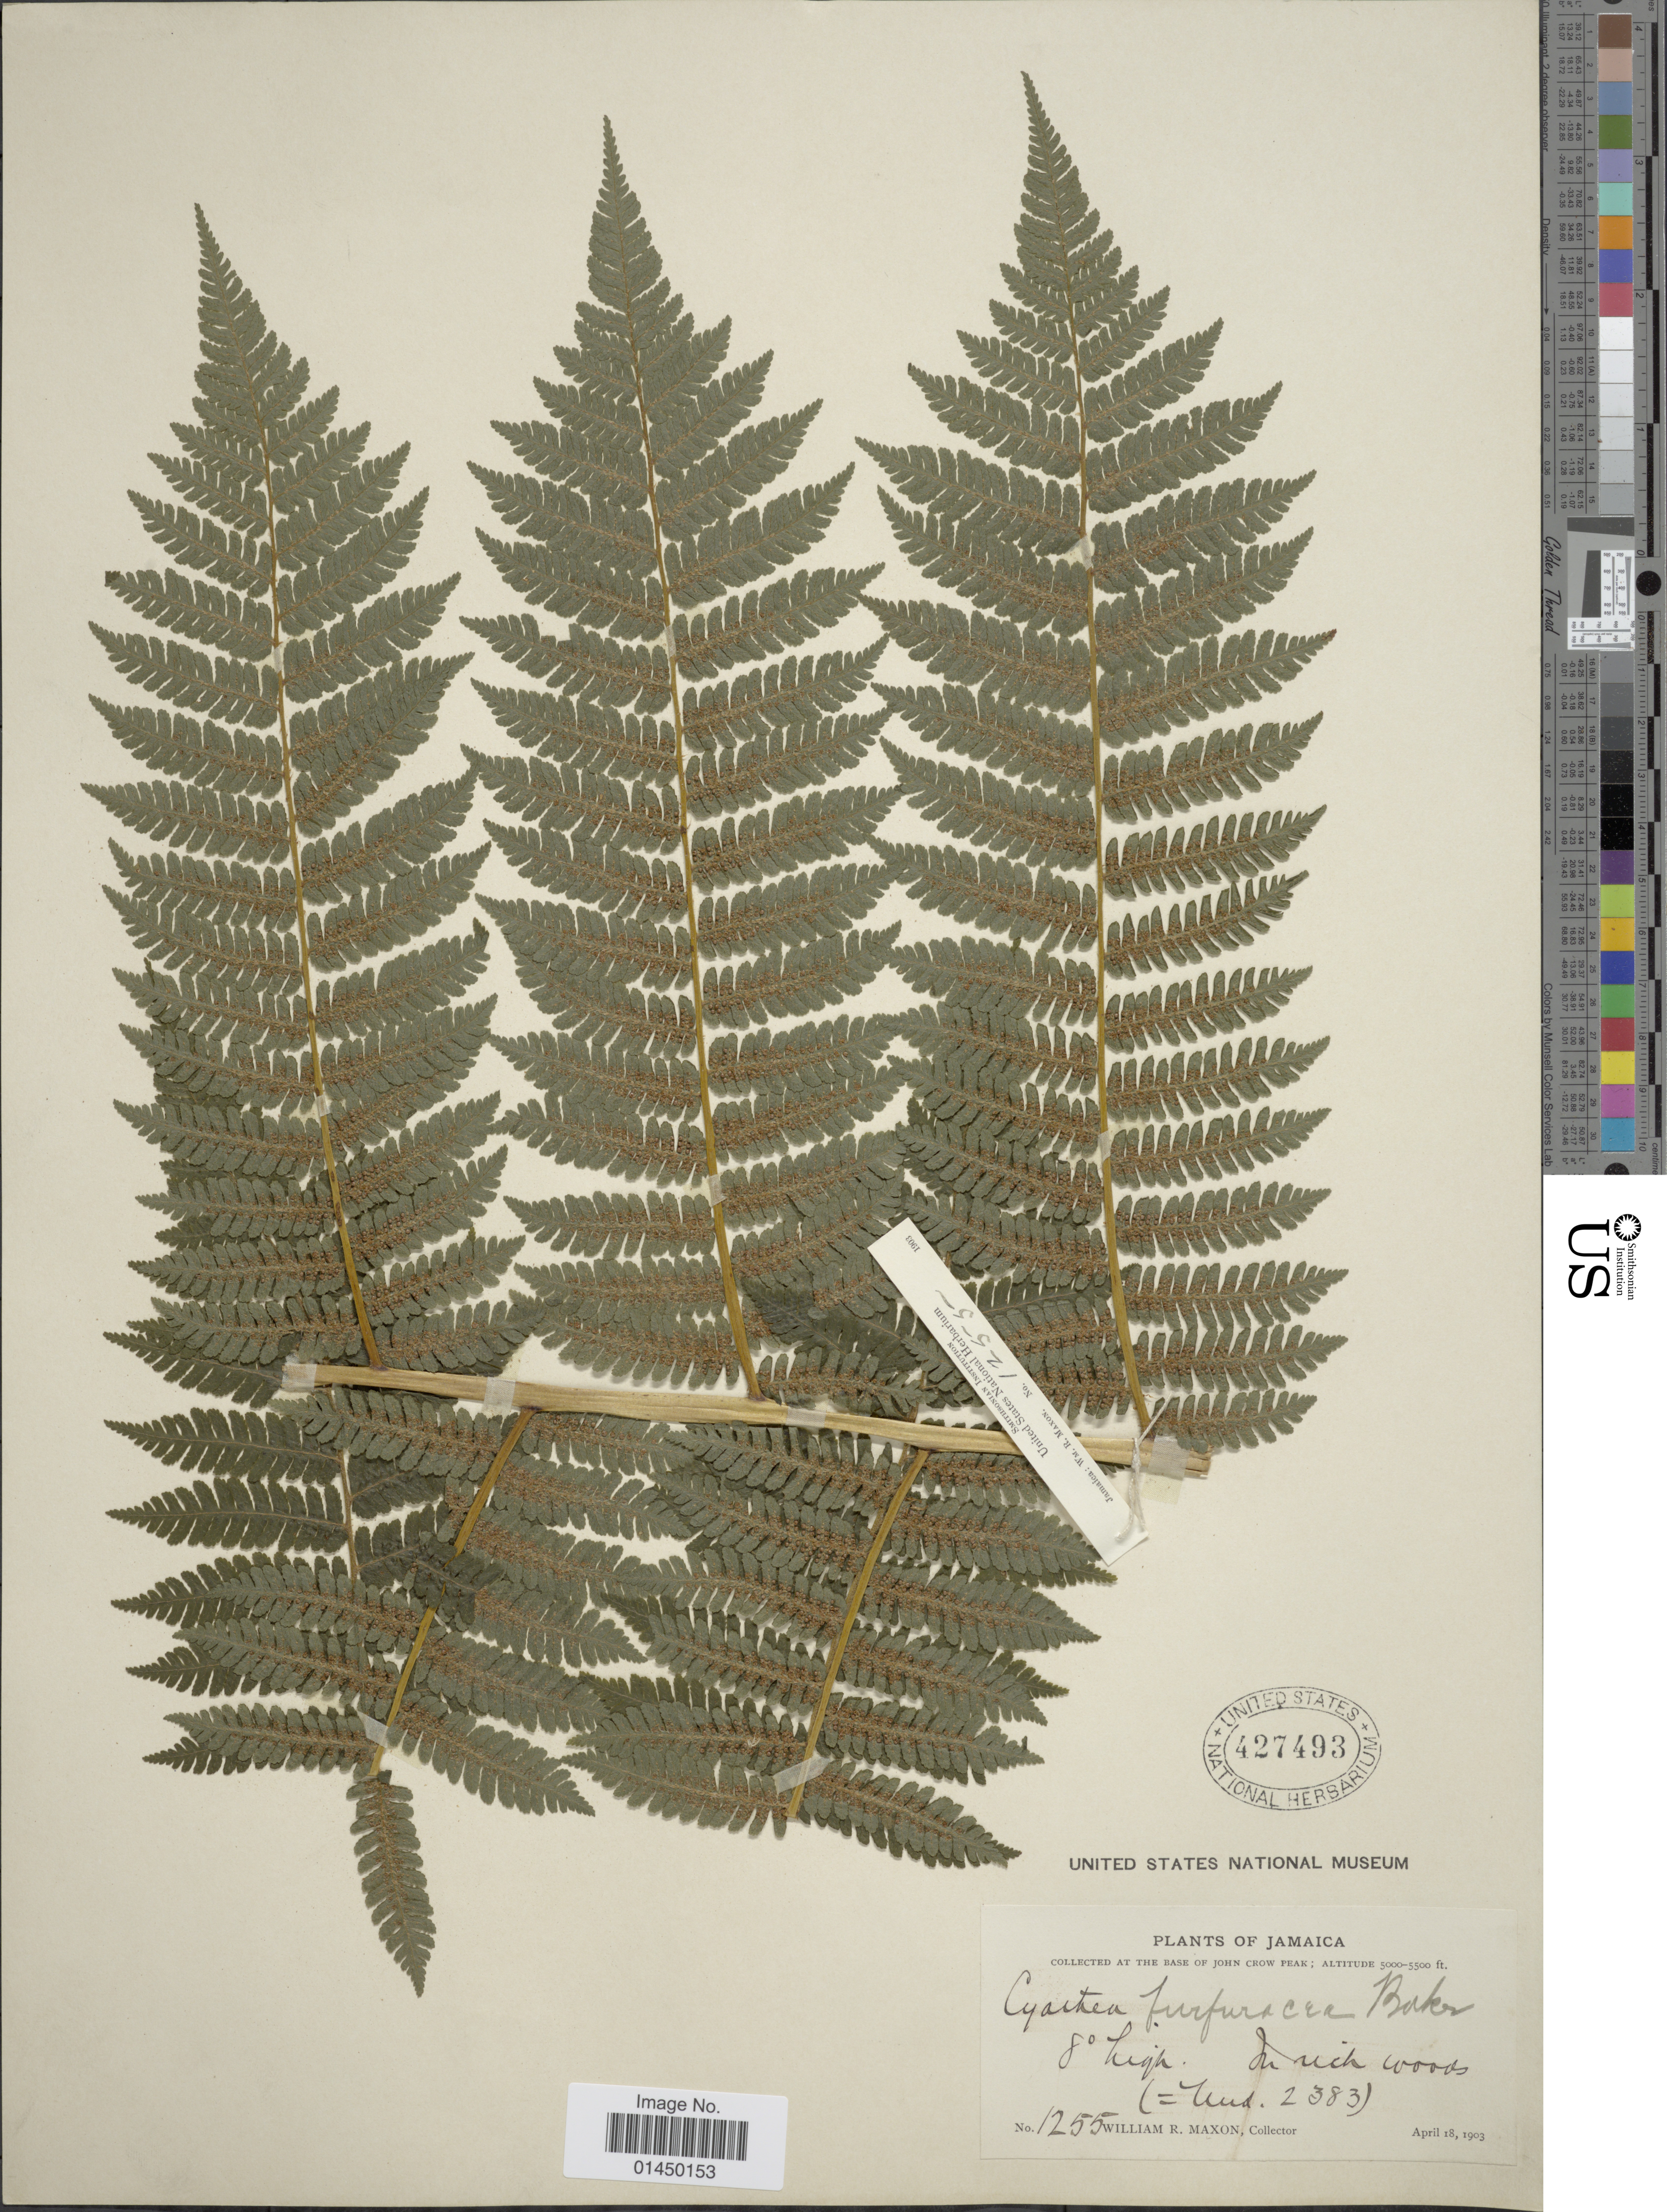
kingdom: Plantae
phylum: Tracheophyta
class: Polypodiopsida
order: Cyatheales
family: Cyatheaceae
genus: Cyathea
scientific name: Cyathea furfuracea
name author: Christ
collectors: W. R. Maxon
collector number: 1255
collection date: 1903-04-18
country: Jamaica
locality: At the Base of John Crow Peak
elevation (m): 1524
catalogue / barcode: US 427493